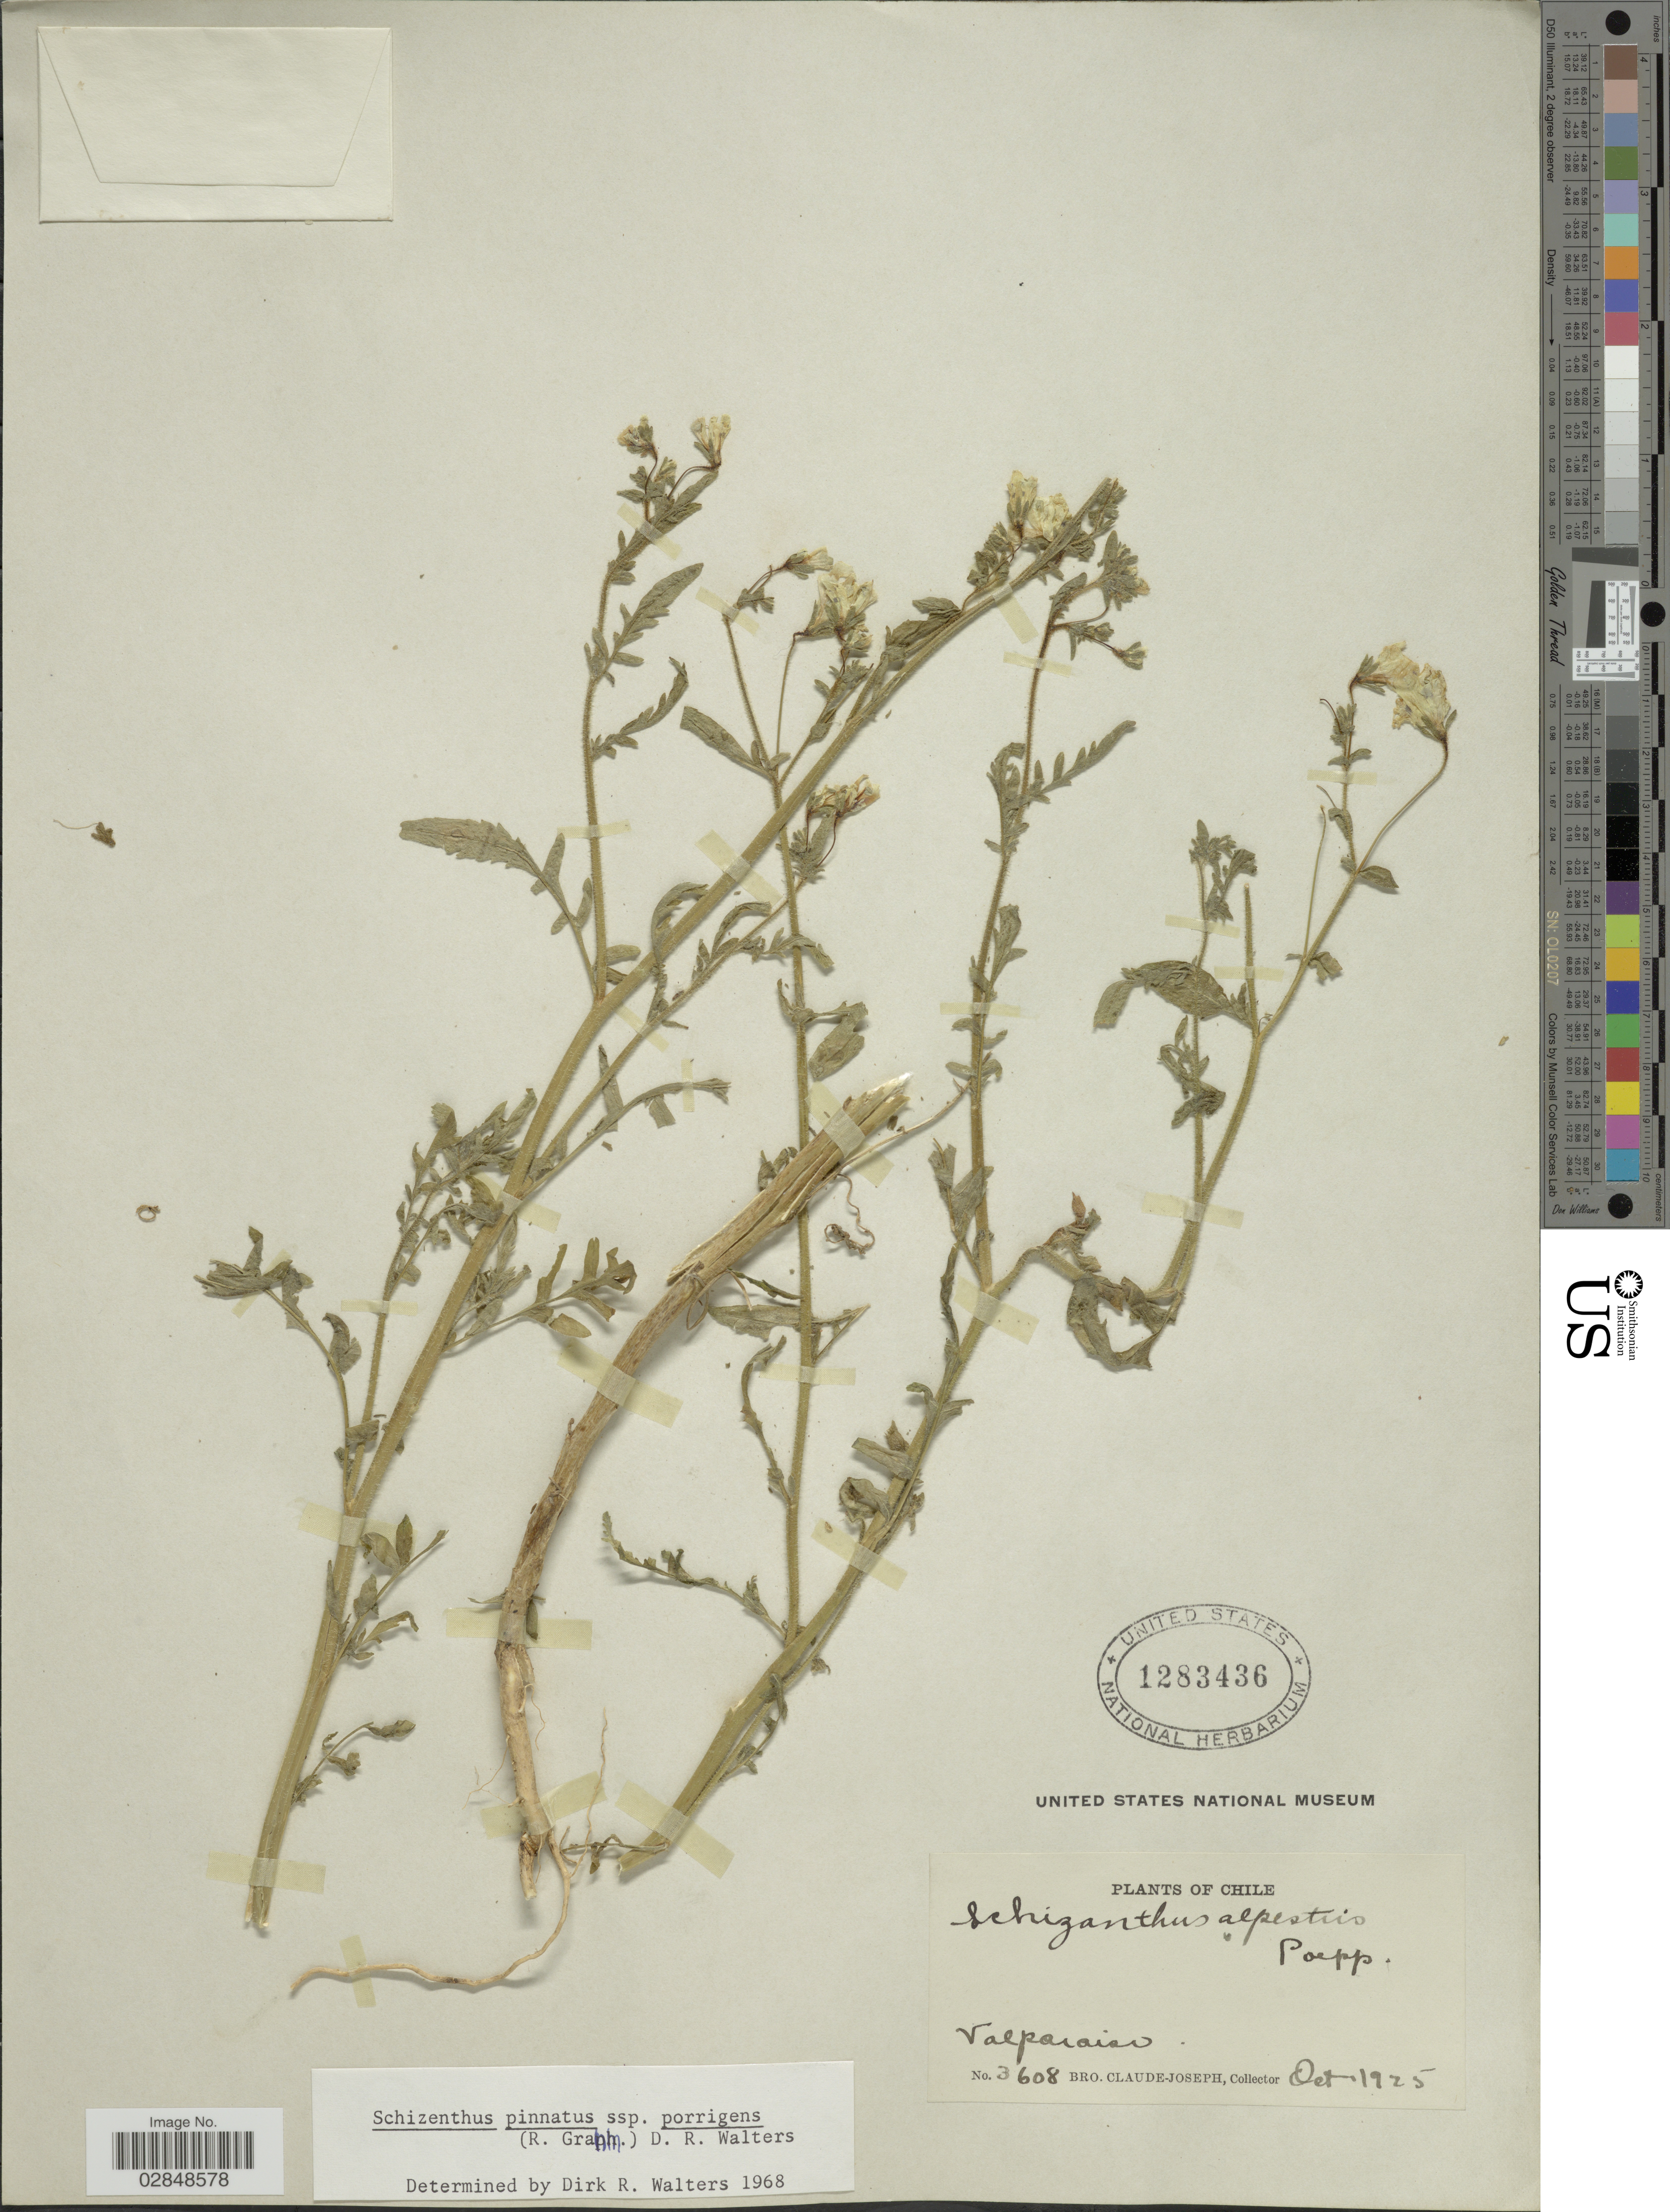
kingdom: Plantae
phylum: Tracheophyta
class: Magnoliopsida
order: Solanales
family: Solanaceae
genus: Schizanthus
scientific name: Schizanthus porrigens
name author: Graham ex Hook.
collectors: Bro. Claude-Joseph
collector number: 3608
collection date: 1925-10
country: Chile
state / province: Valparaíso (V)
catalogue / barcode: US 1283436